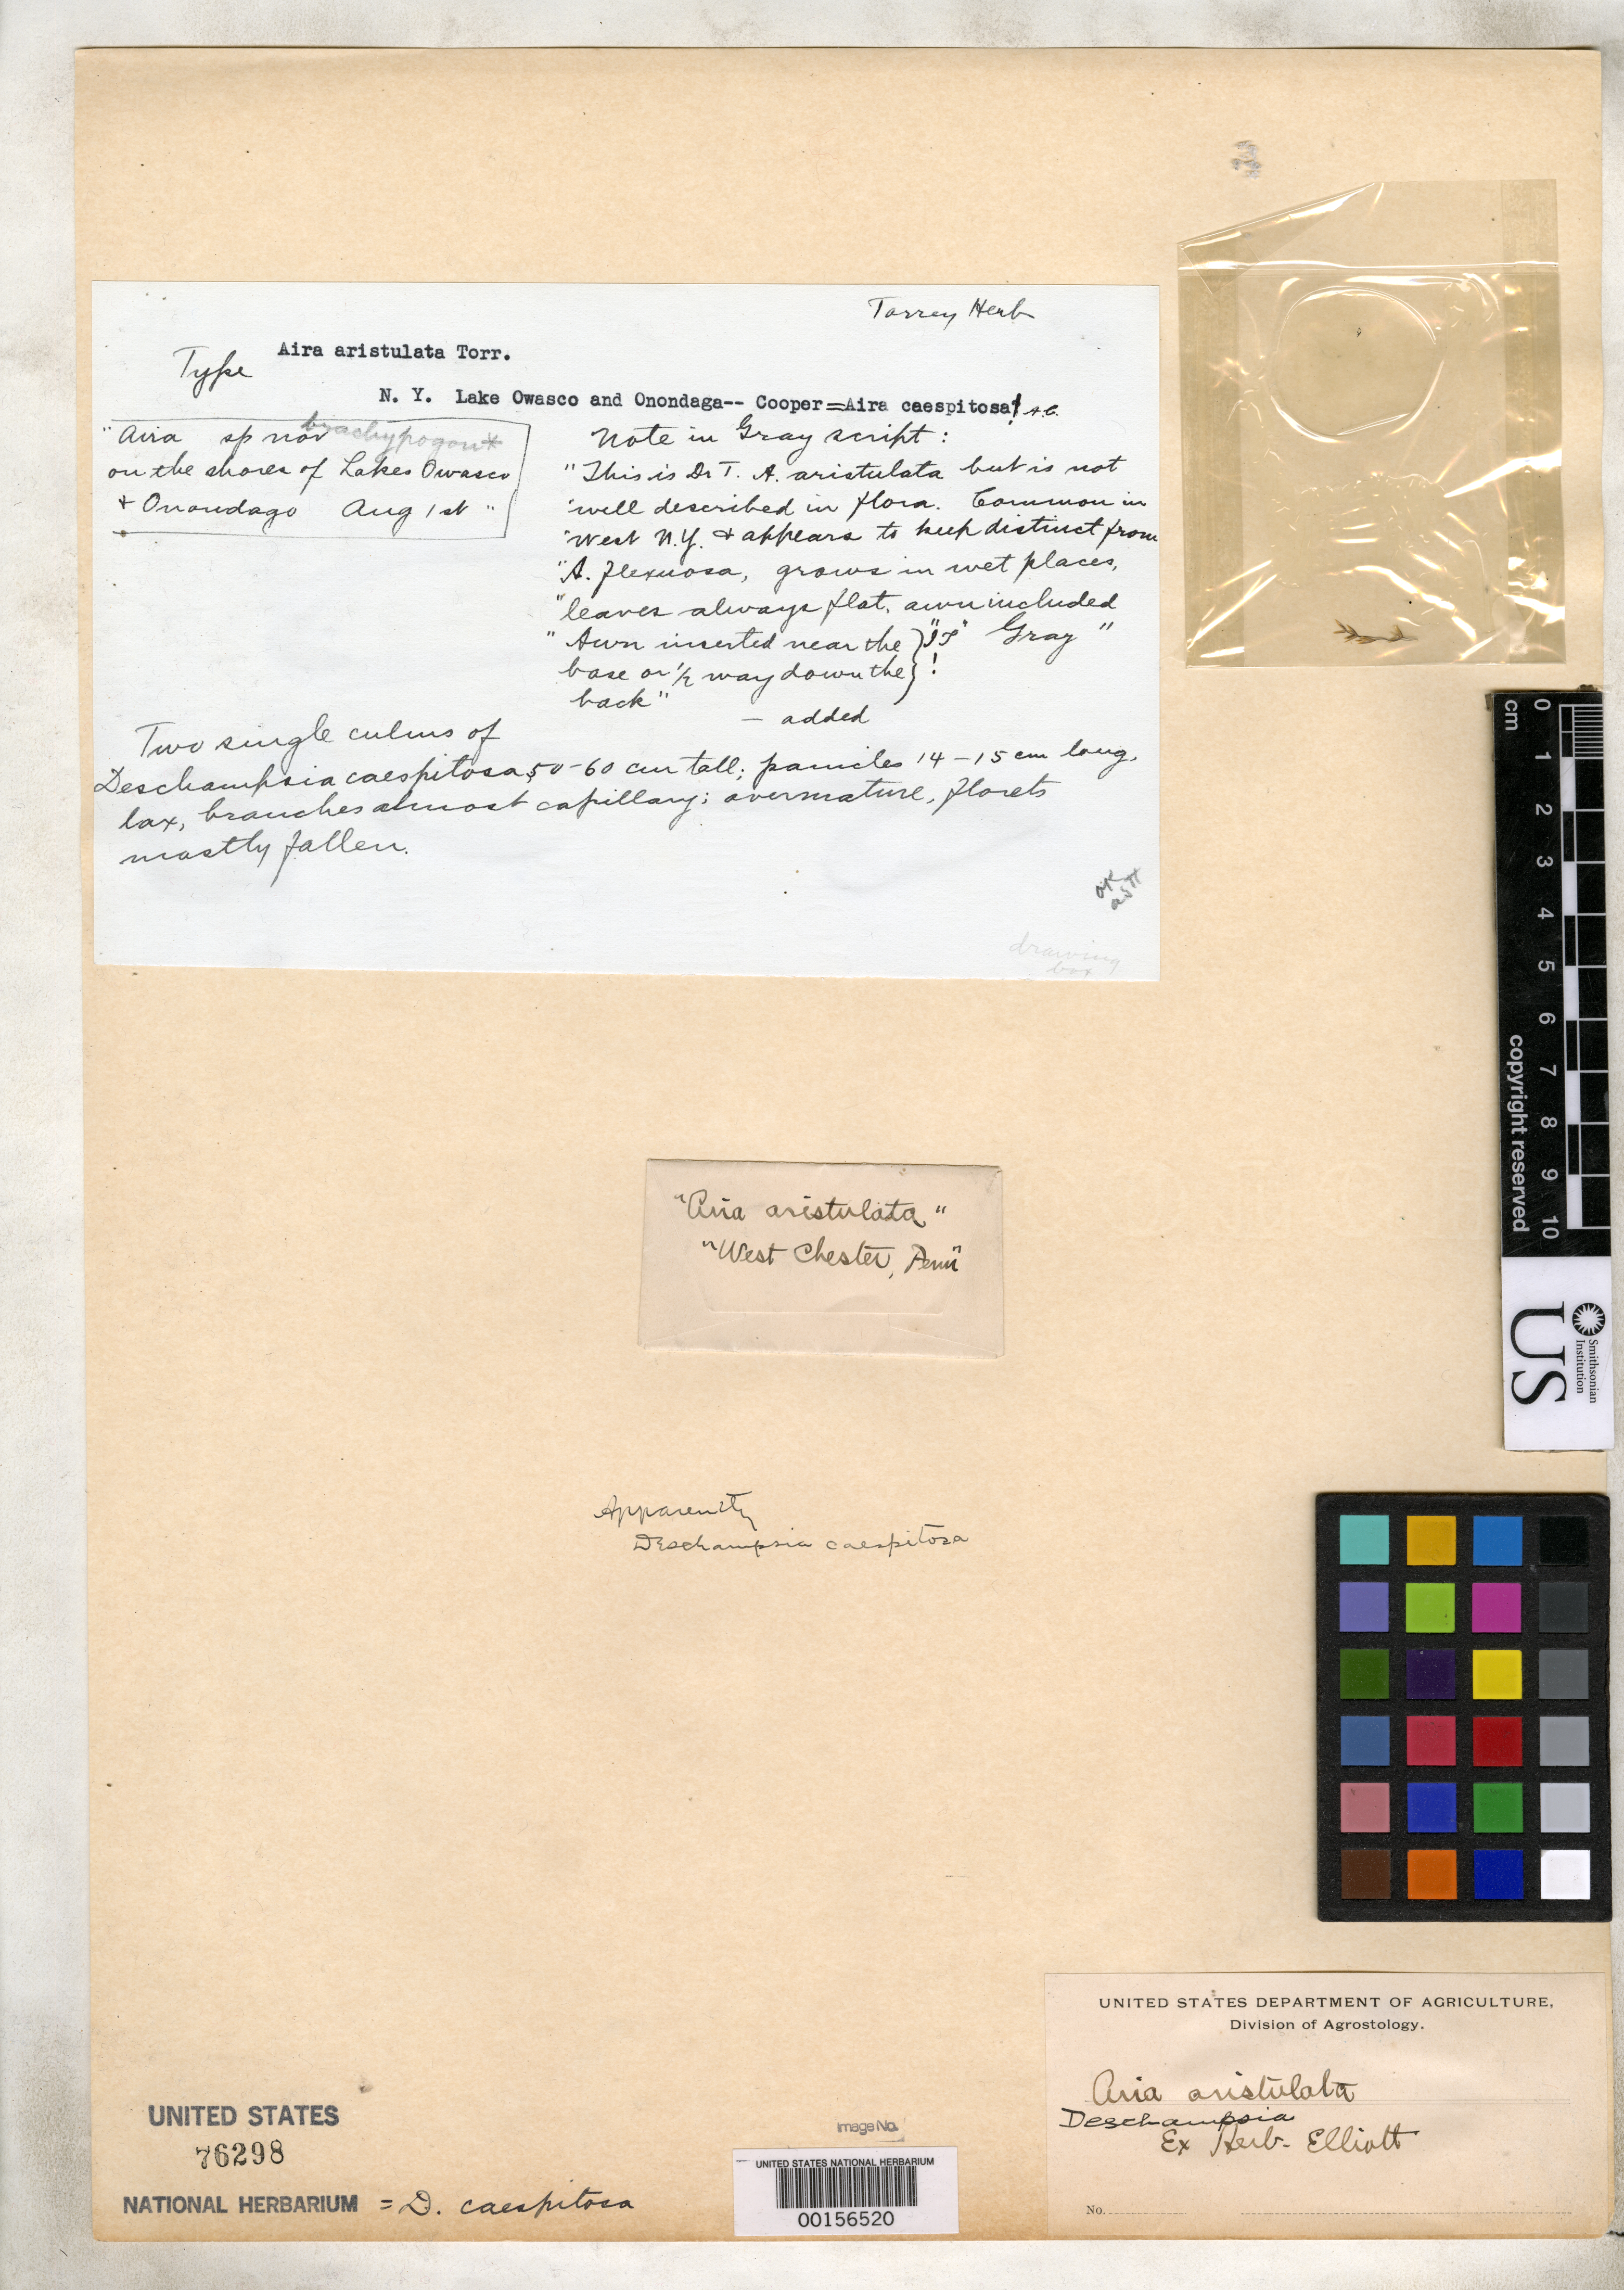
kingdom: Plantae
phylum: Tracheophyta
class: Liliopsida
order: Poales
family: Poaceae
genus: Aira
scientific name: Aira aristulata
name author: Torr.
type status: Type Fragment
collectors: -- Cooper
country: United States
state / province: New York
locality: On shores of lakes Owasco and Onondaga.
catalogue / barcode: US 76298